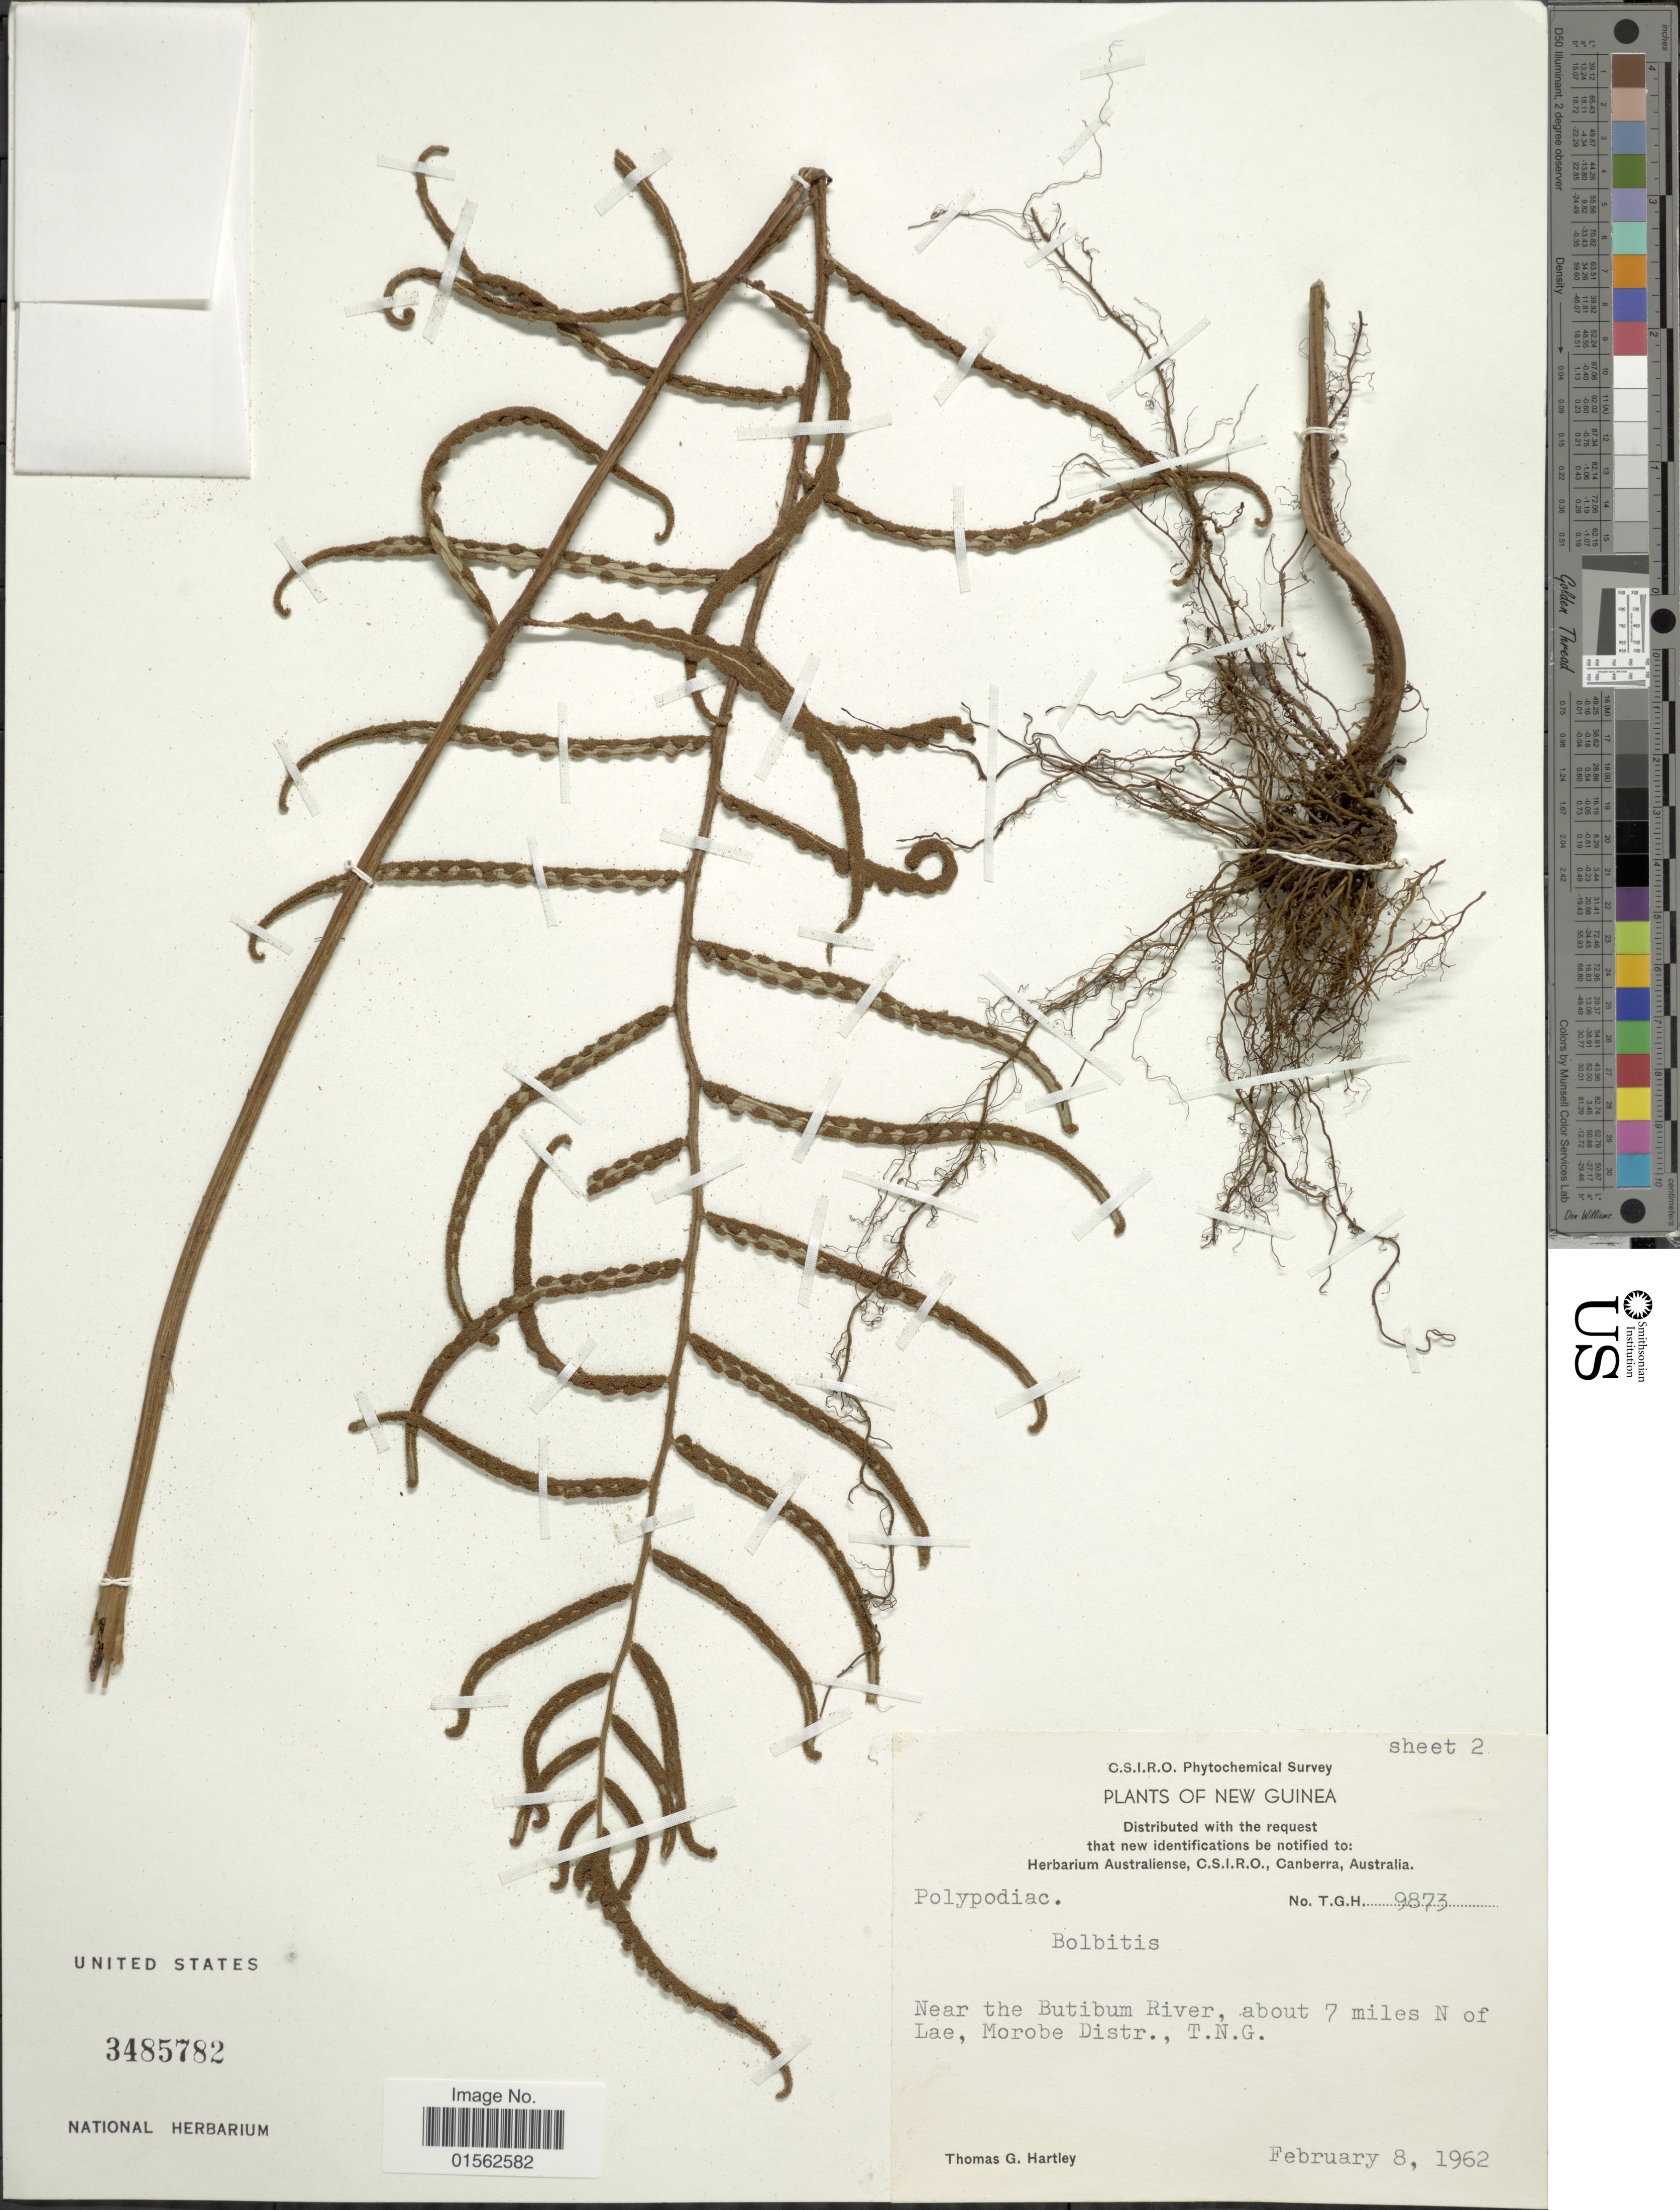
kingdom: Plantae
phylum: Tracheophyta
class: Polypodiopsida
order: Polypodiales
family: Dryopteridaceae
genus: Bolbitis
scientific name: Bolbitis sp.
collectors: T. G. Hartley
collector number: TGH9873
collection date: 1962-02-08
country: Papua New Guinea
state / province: Morobe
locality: New Guinea, near the Butibum river, about 7 miles N of Lae, Morobe Distr., T. N. G.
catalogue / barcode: US 3485782